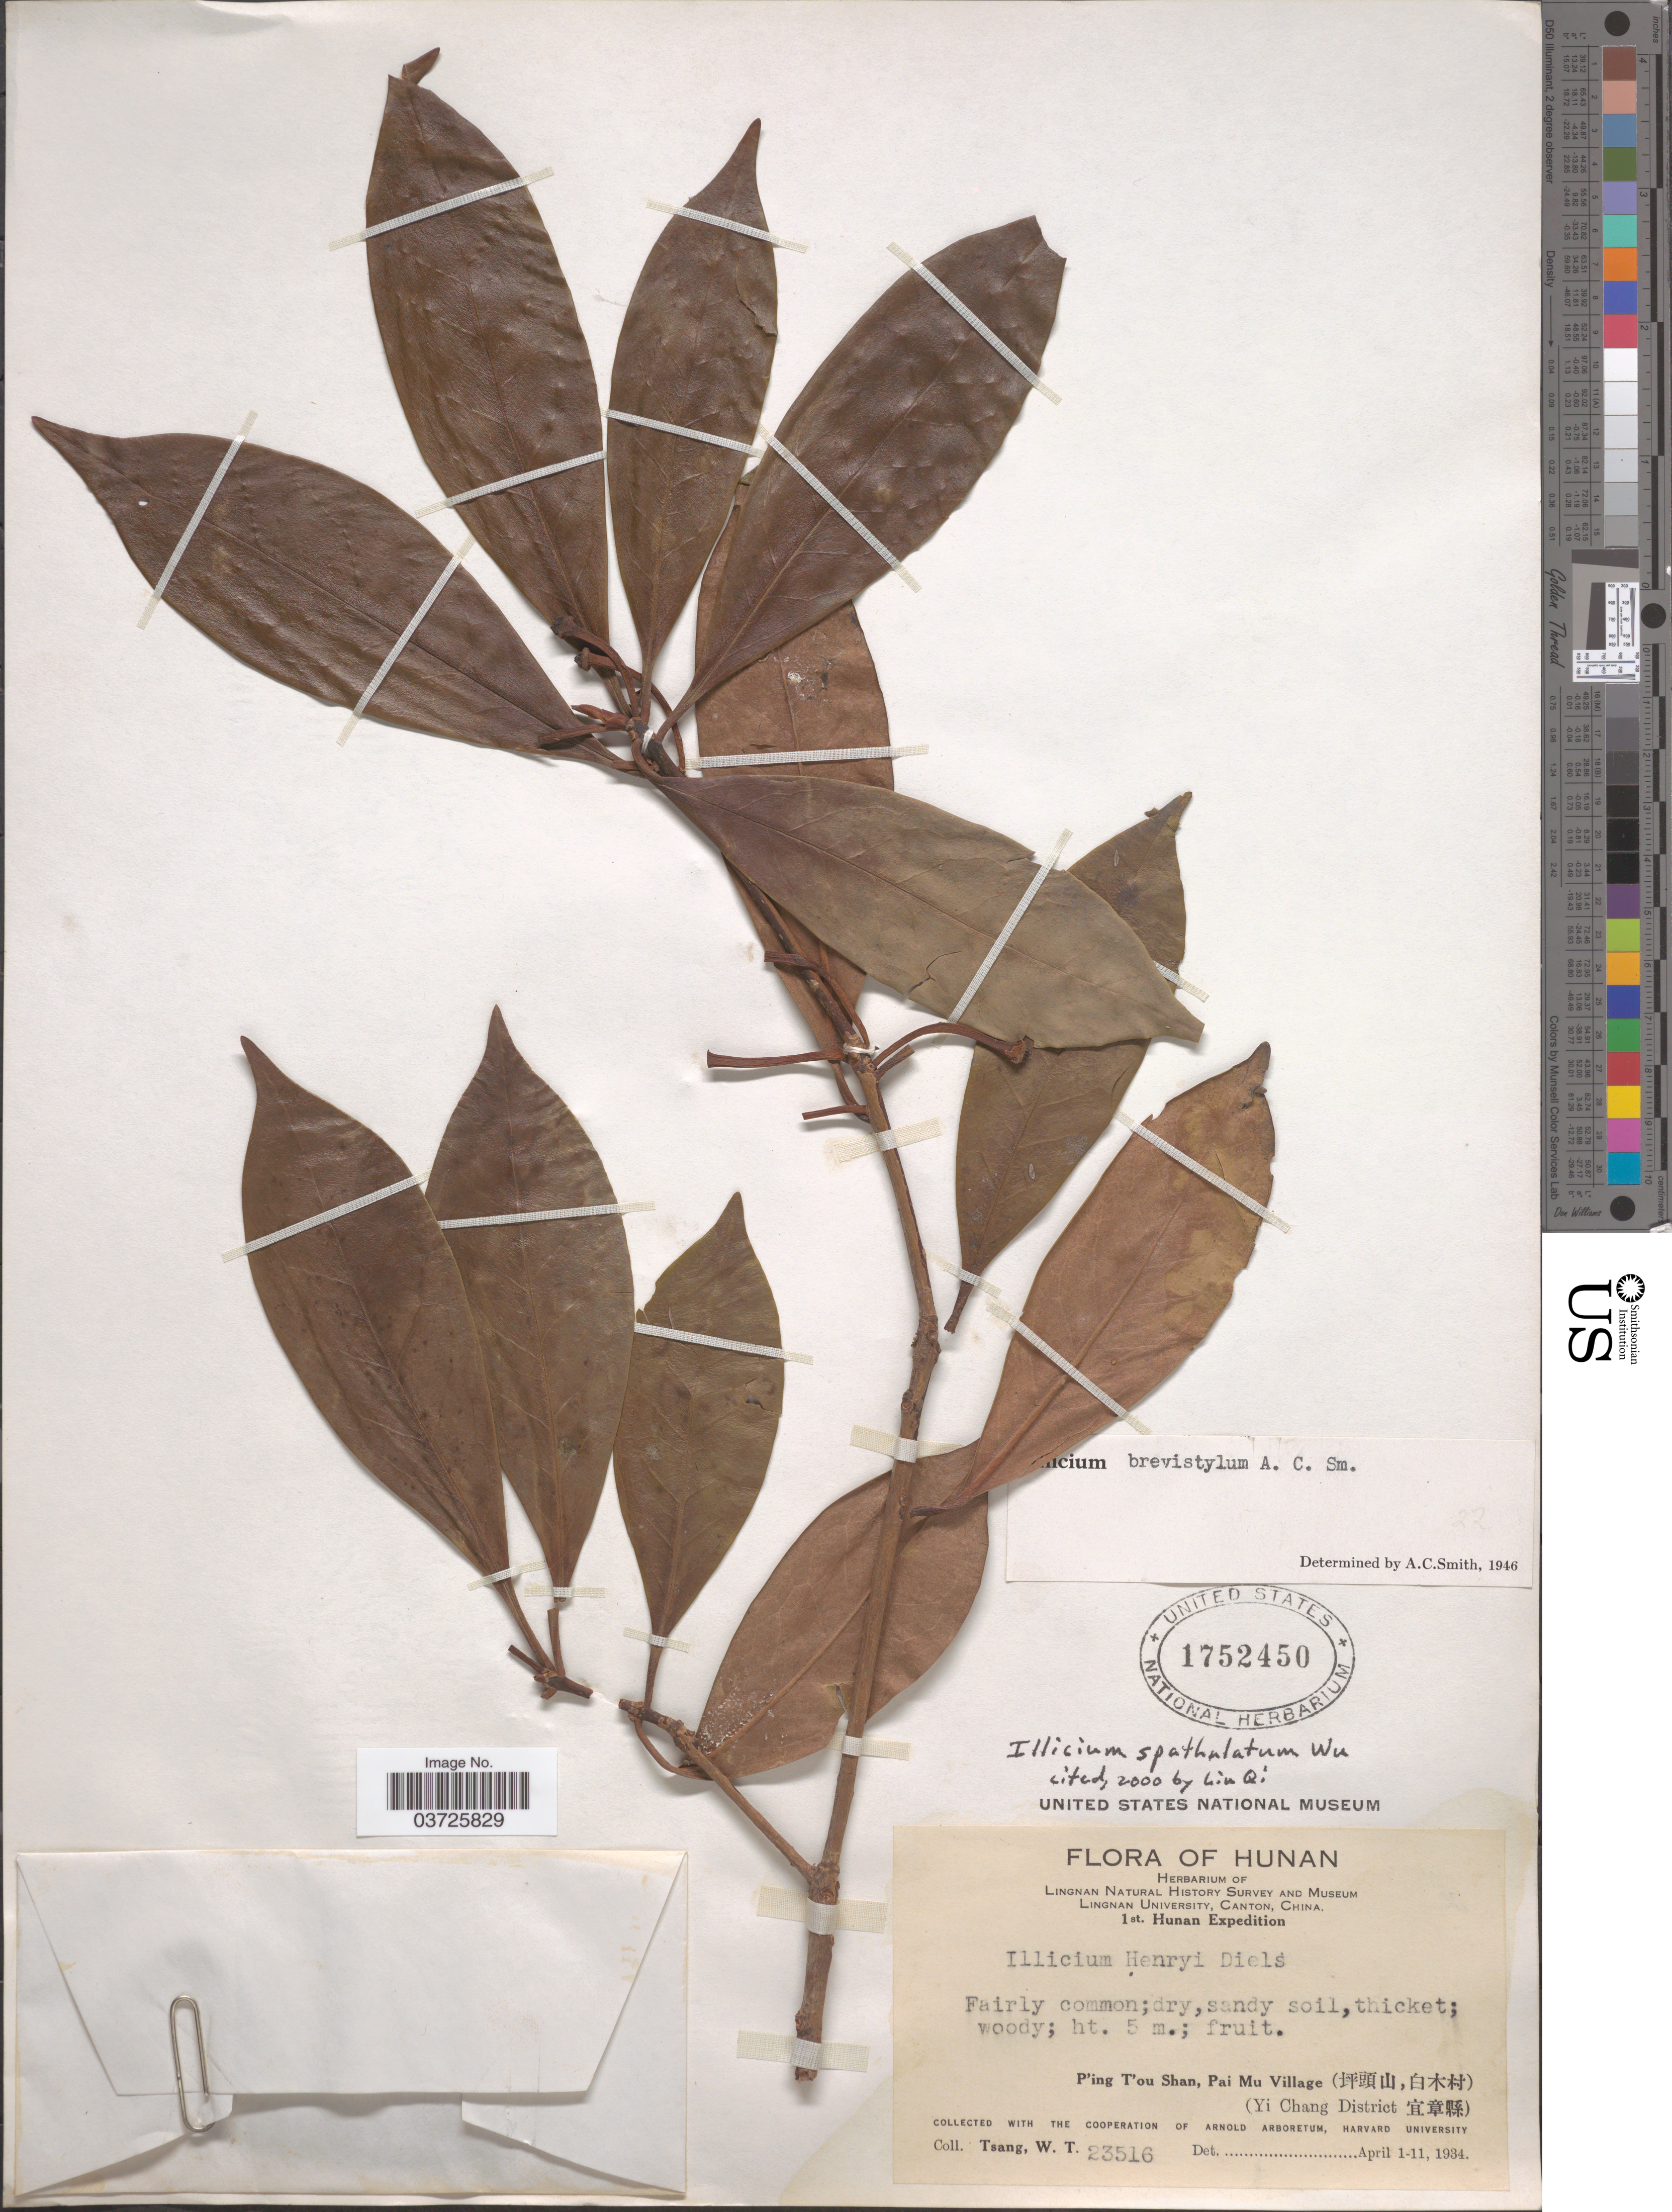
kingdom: Plantae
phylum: Tracheophyta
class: Magnoliopsida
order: Austrobaileyales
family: Schisandraceae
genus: Illicium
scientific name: Illicium spathulatum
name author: Wu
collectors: W. T. Tsang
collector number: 23516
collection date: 1934-04-01/1934-04-11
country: China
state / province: Hunan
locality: P'ing T'ou Shan, Pai Mu Village (X, X). (Yi Chang District X).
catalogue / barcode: US 1752450